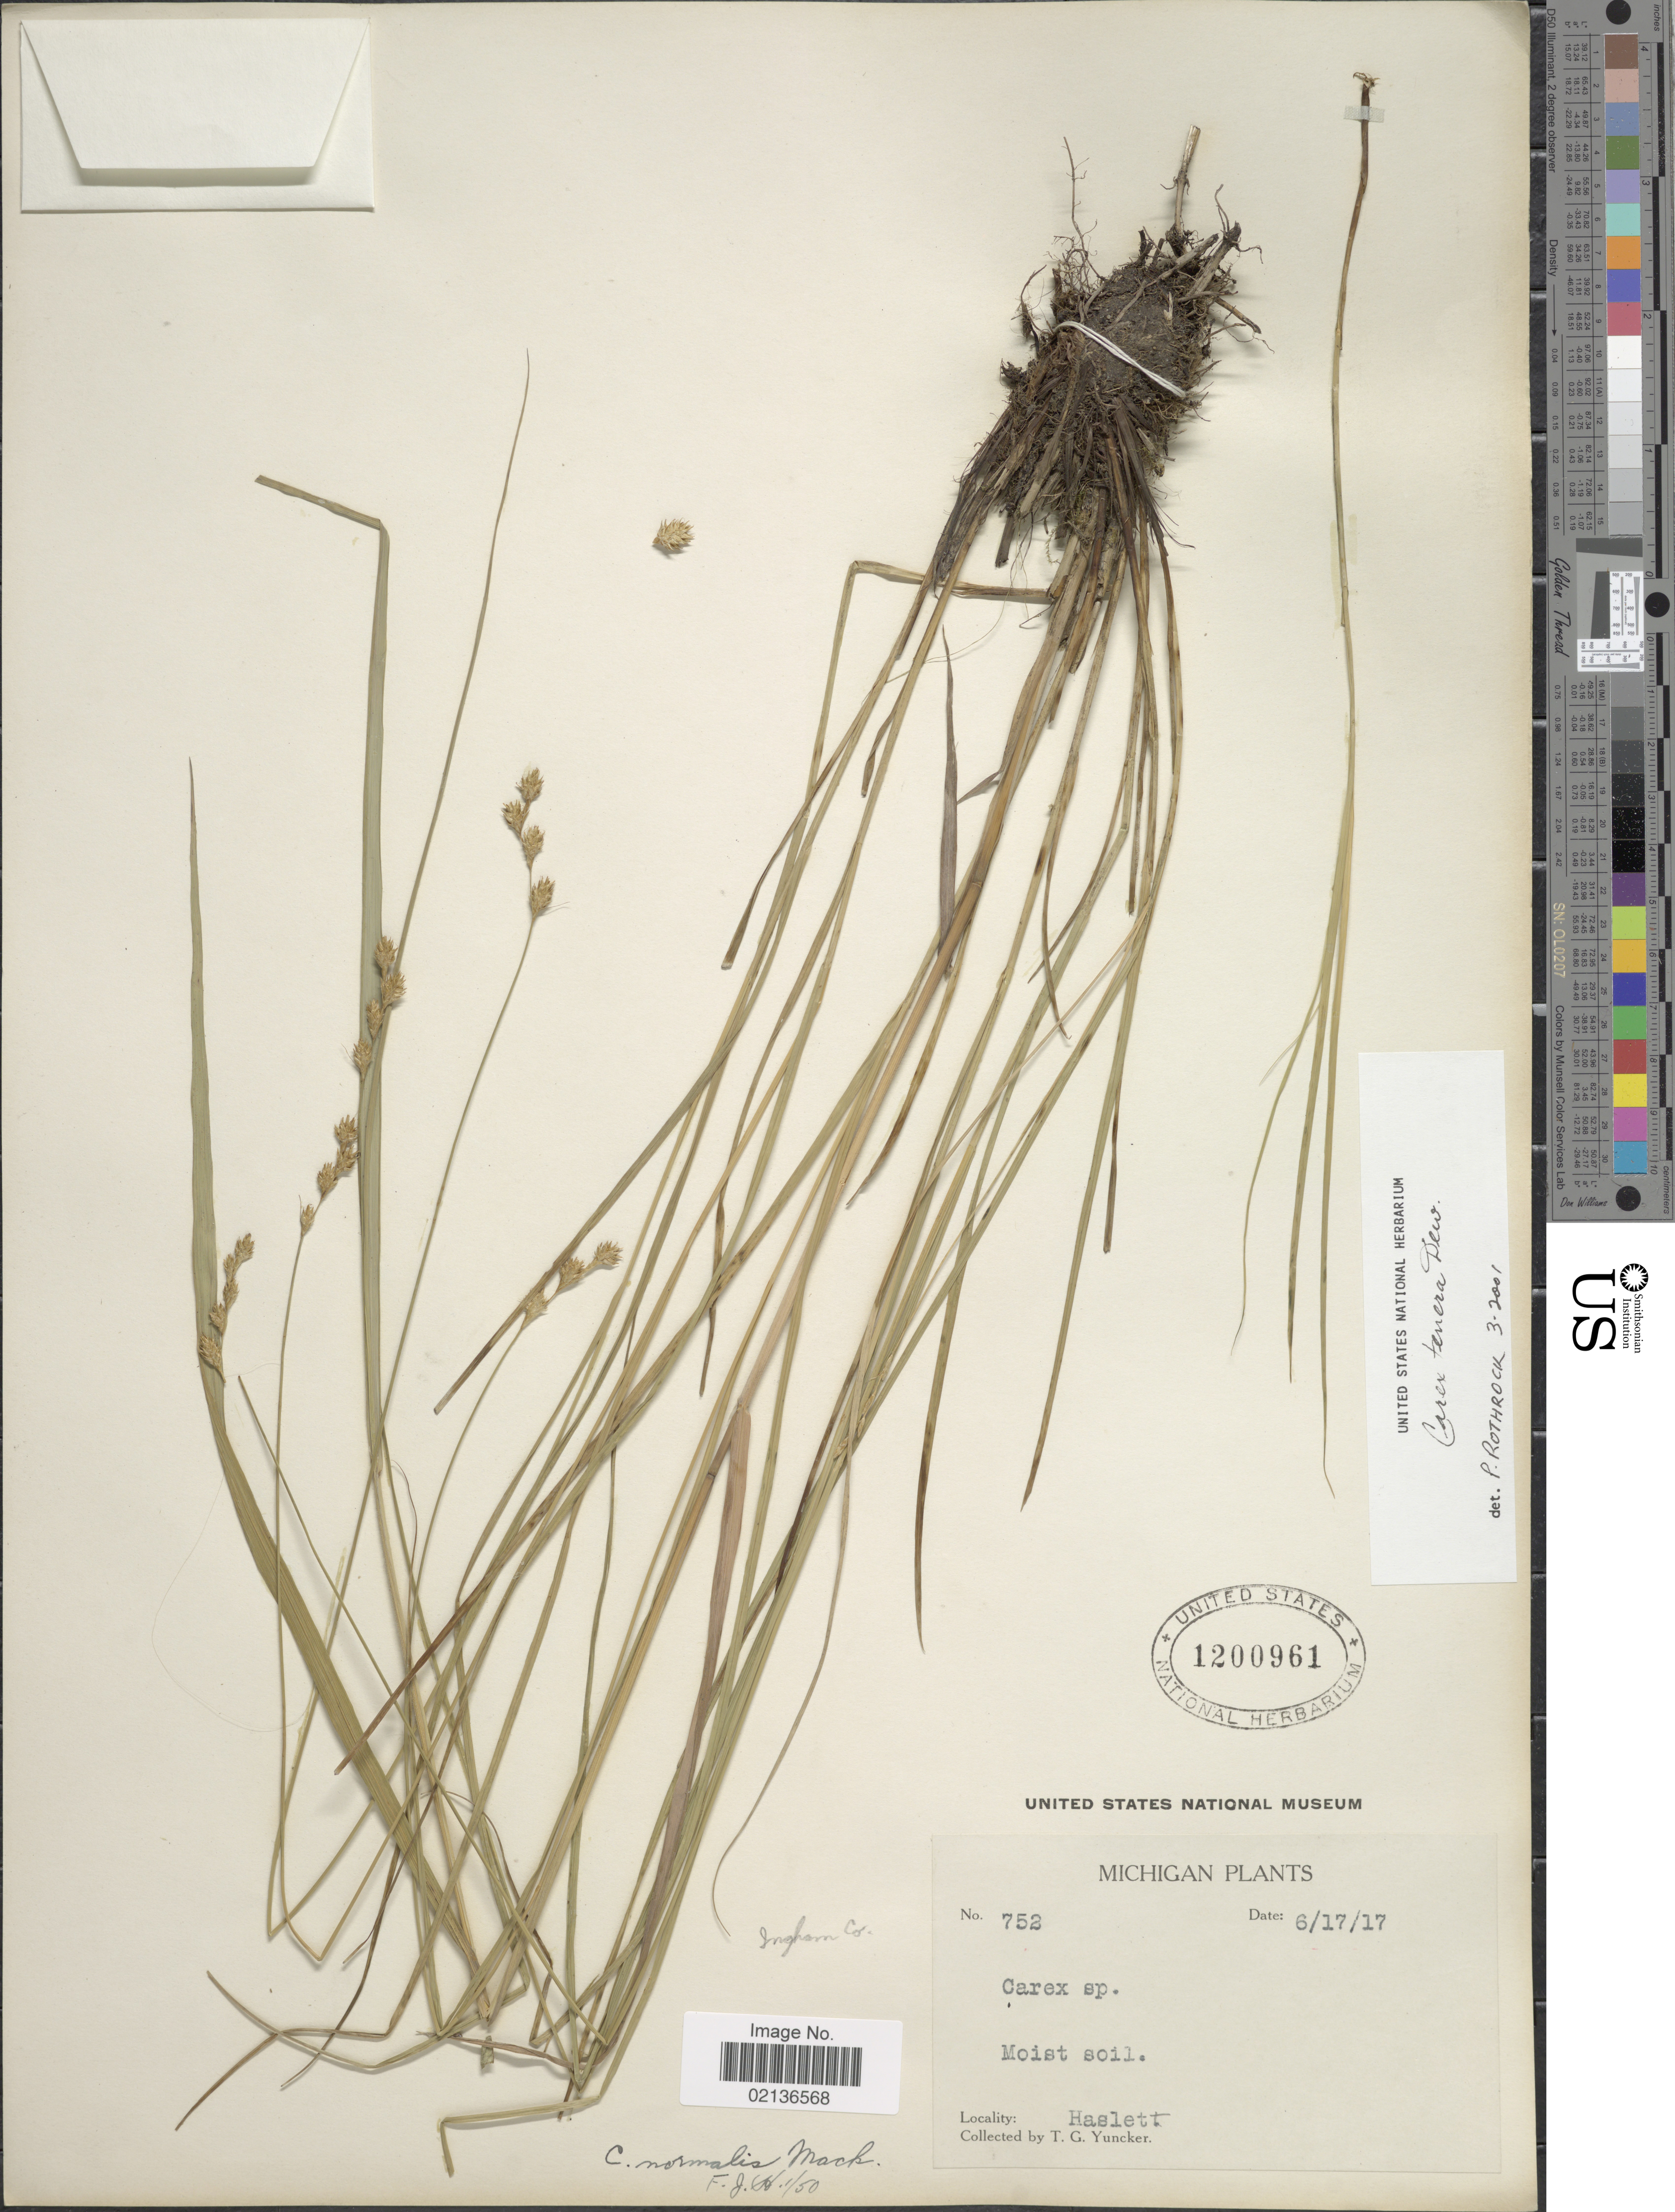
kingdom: Plantae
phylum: Tracheophyta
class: Liliopsida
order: Poales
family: Cyperaceae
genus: Carex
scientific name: Carex tenera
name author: Dewey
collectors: T. G. Yuncker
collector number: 752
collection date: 1917-06-17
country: United States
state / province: Michigan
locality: Haslett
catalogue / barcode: US 1200961